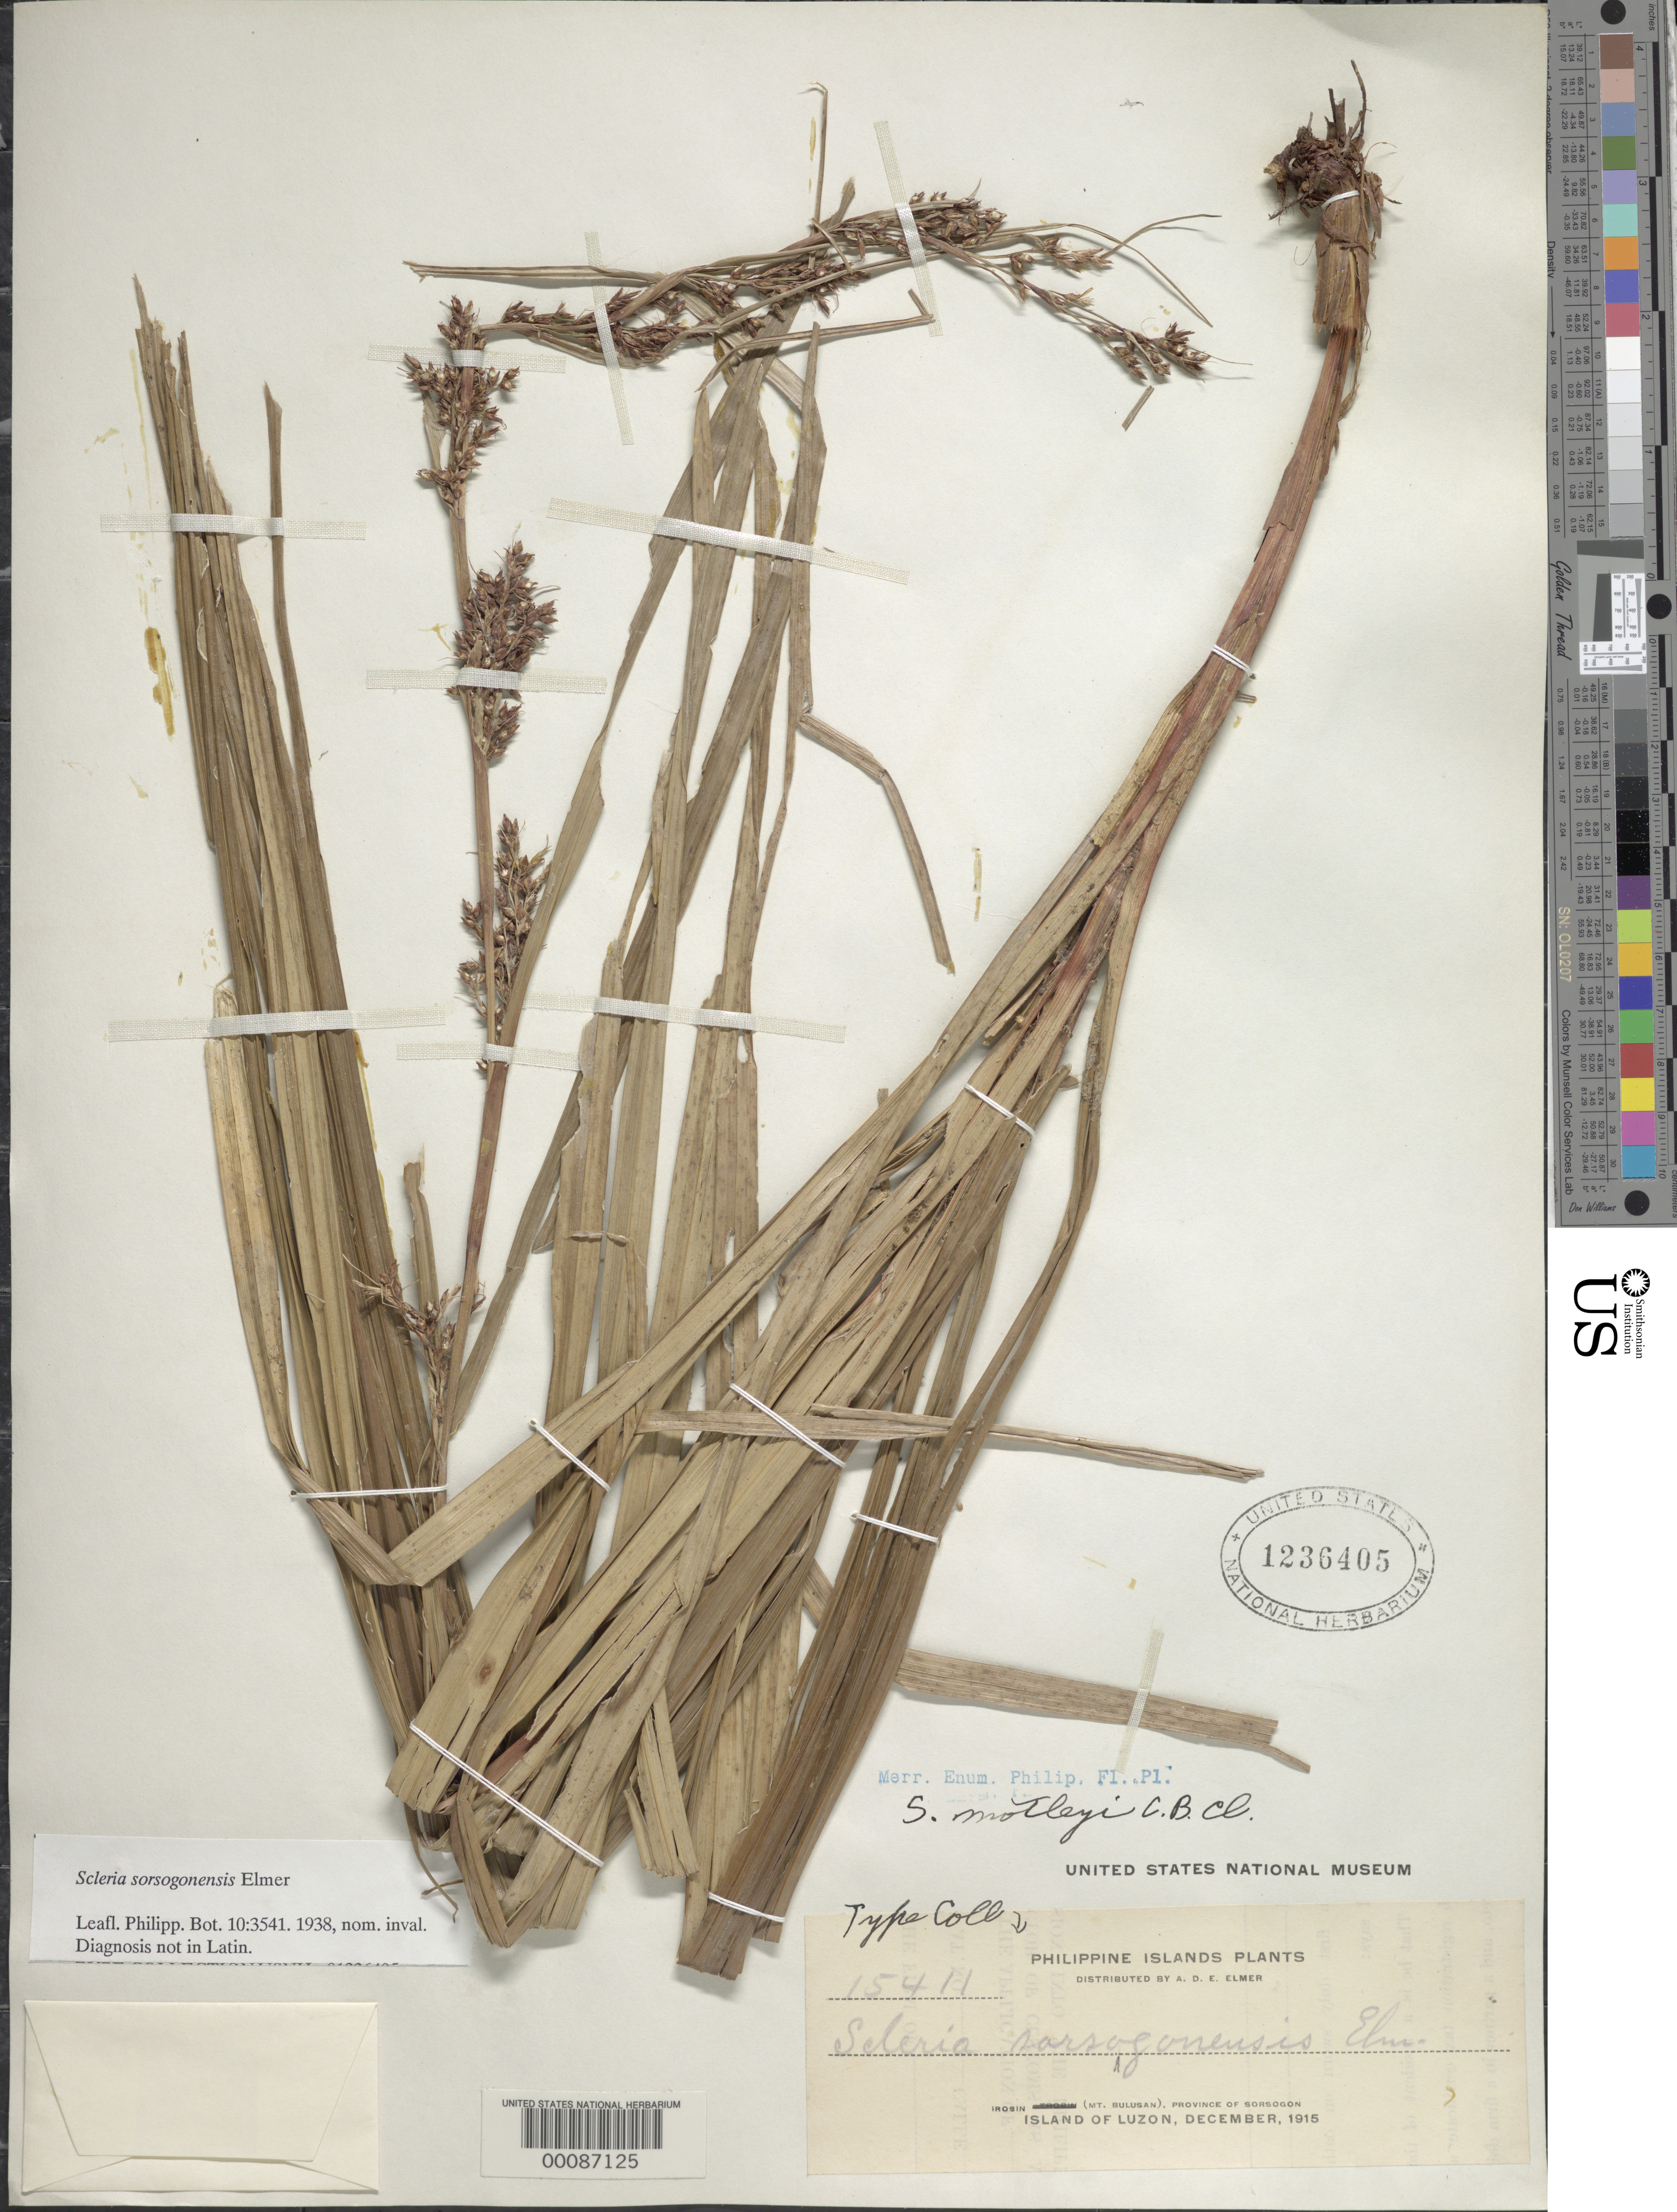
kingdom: Plantae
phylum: Tracheophyta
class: Liliopsida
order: Poales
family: Cyperaceae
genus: Scleria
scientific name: Scleria motleyi subsp. rostrata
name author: J. Kern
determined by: Kern, J. H.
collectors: A. D. E. Elmer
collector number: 15411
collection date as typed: Dec 1915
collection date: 1915-12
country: Philippines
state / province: Bicol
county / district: Sorsogon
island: Luzon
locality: Irosin, Mt. Bulusan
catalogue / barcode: US 1236405